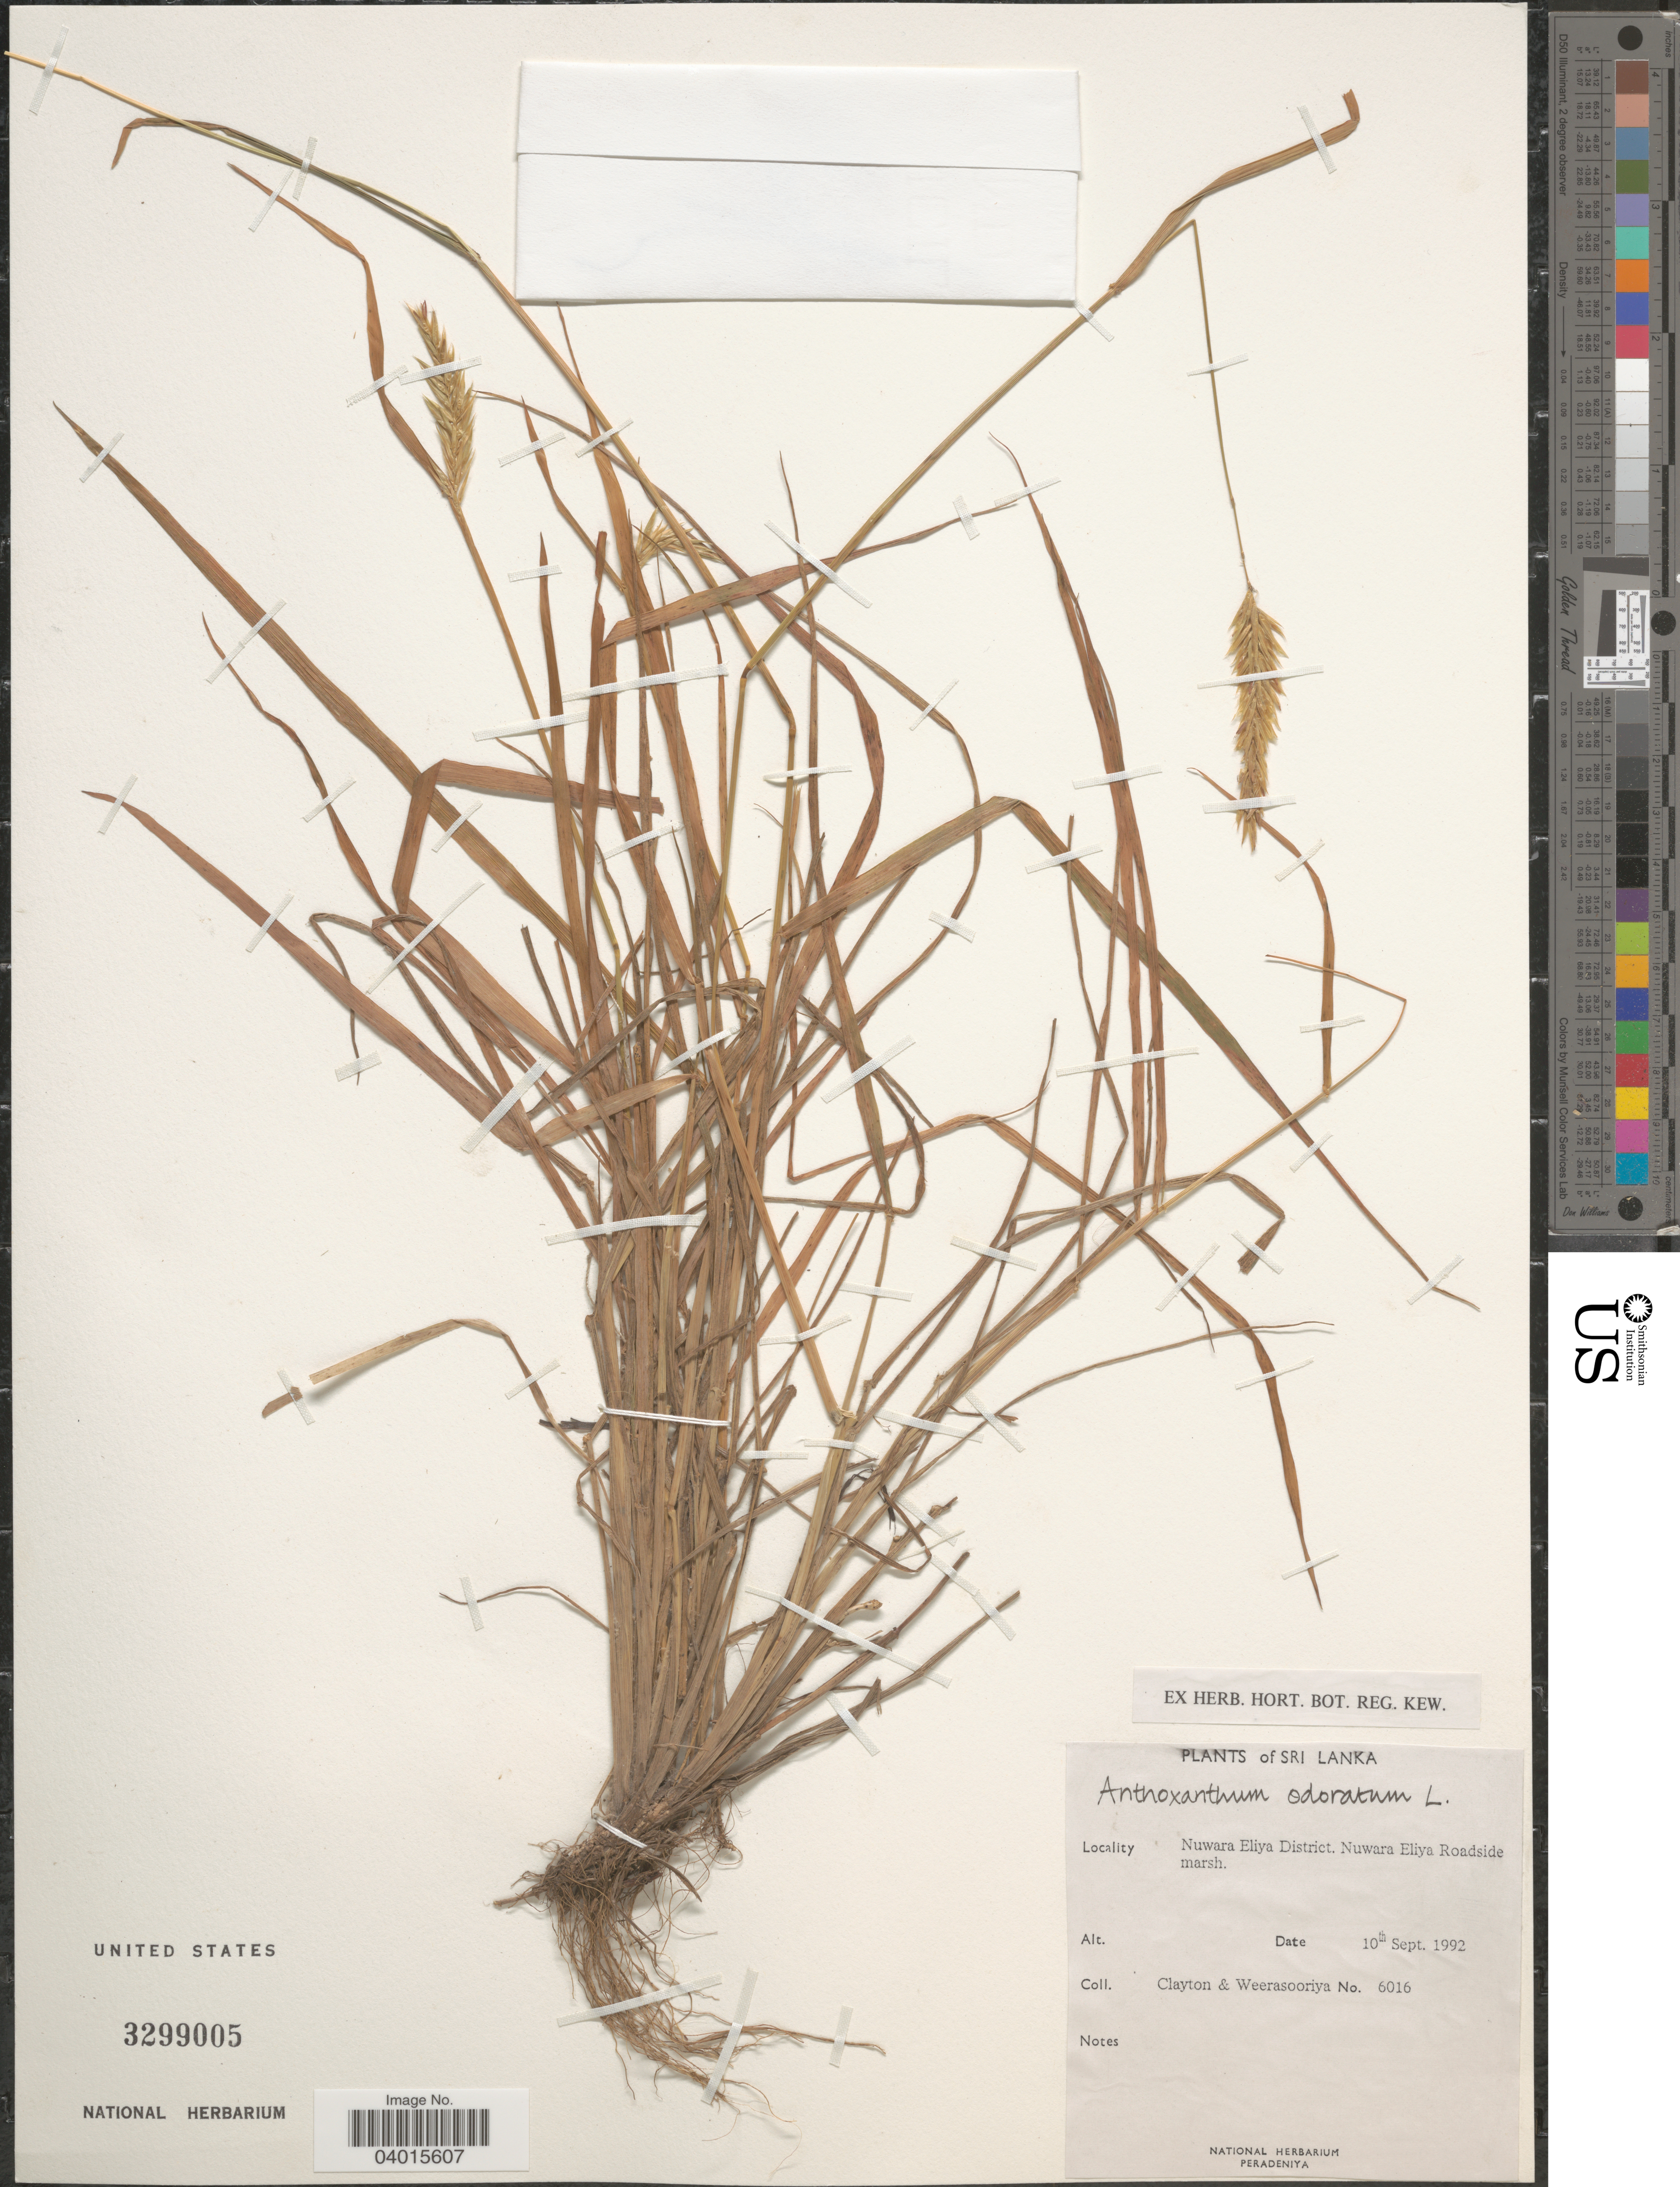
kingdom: Plantae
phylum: Tracheophyta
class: Liliopsida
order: Poales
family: Poaceae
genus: Anthoxanthum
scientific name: Anthoxanthum odoratum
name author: L.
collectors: Clayton & Weerasooriya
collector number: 6016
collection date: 1992-09-10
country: Sri Lanka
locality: Nuwara Eliya District. Nuwara Eliya Roadside marsh.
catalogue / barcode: US 3299005